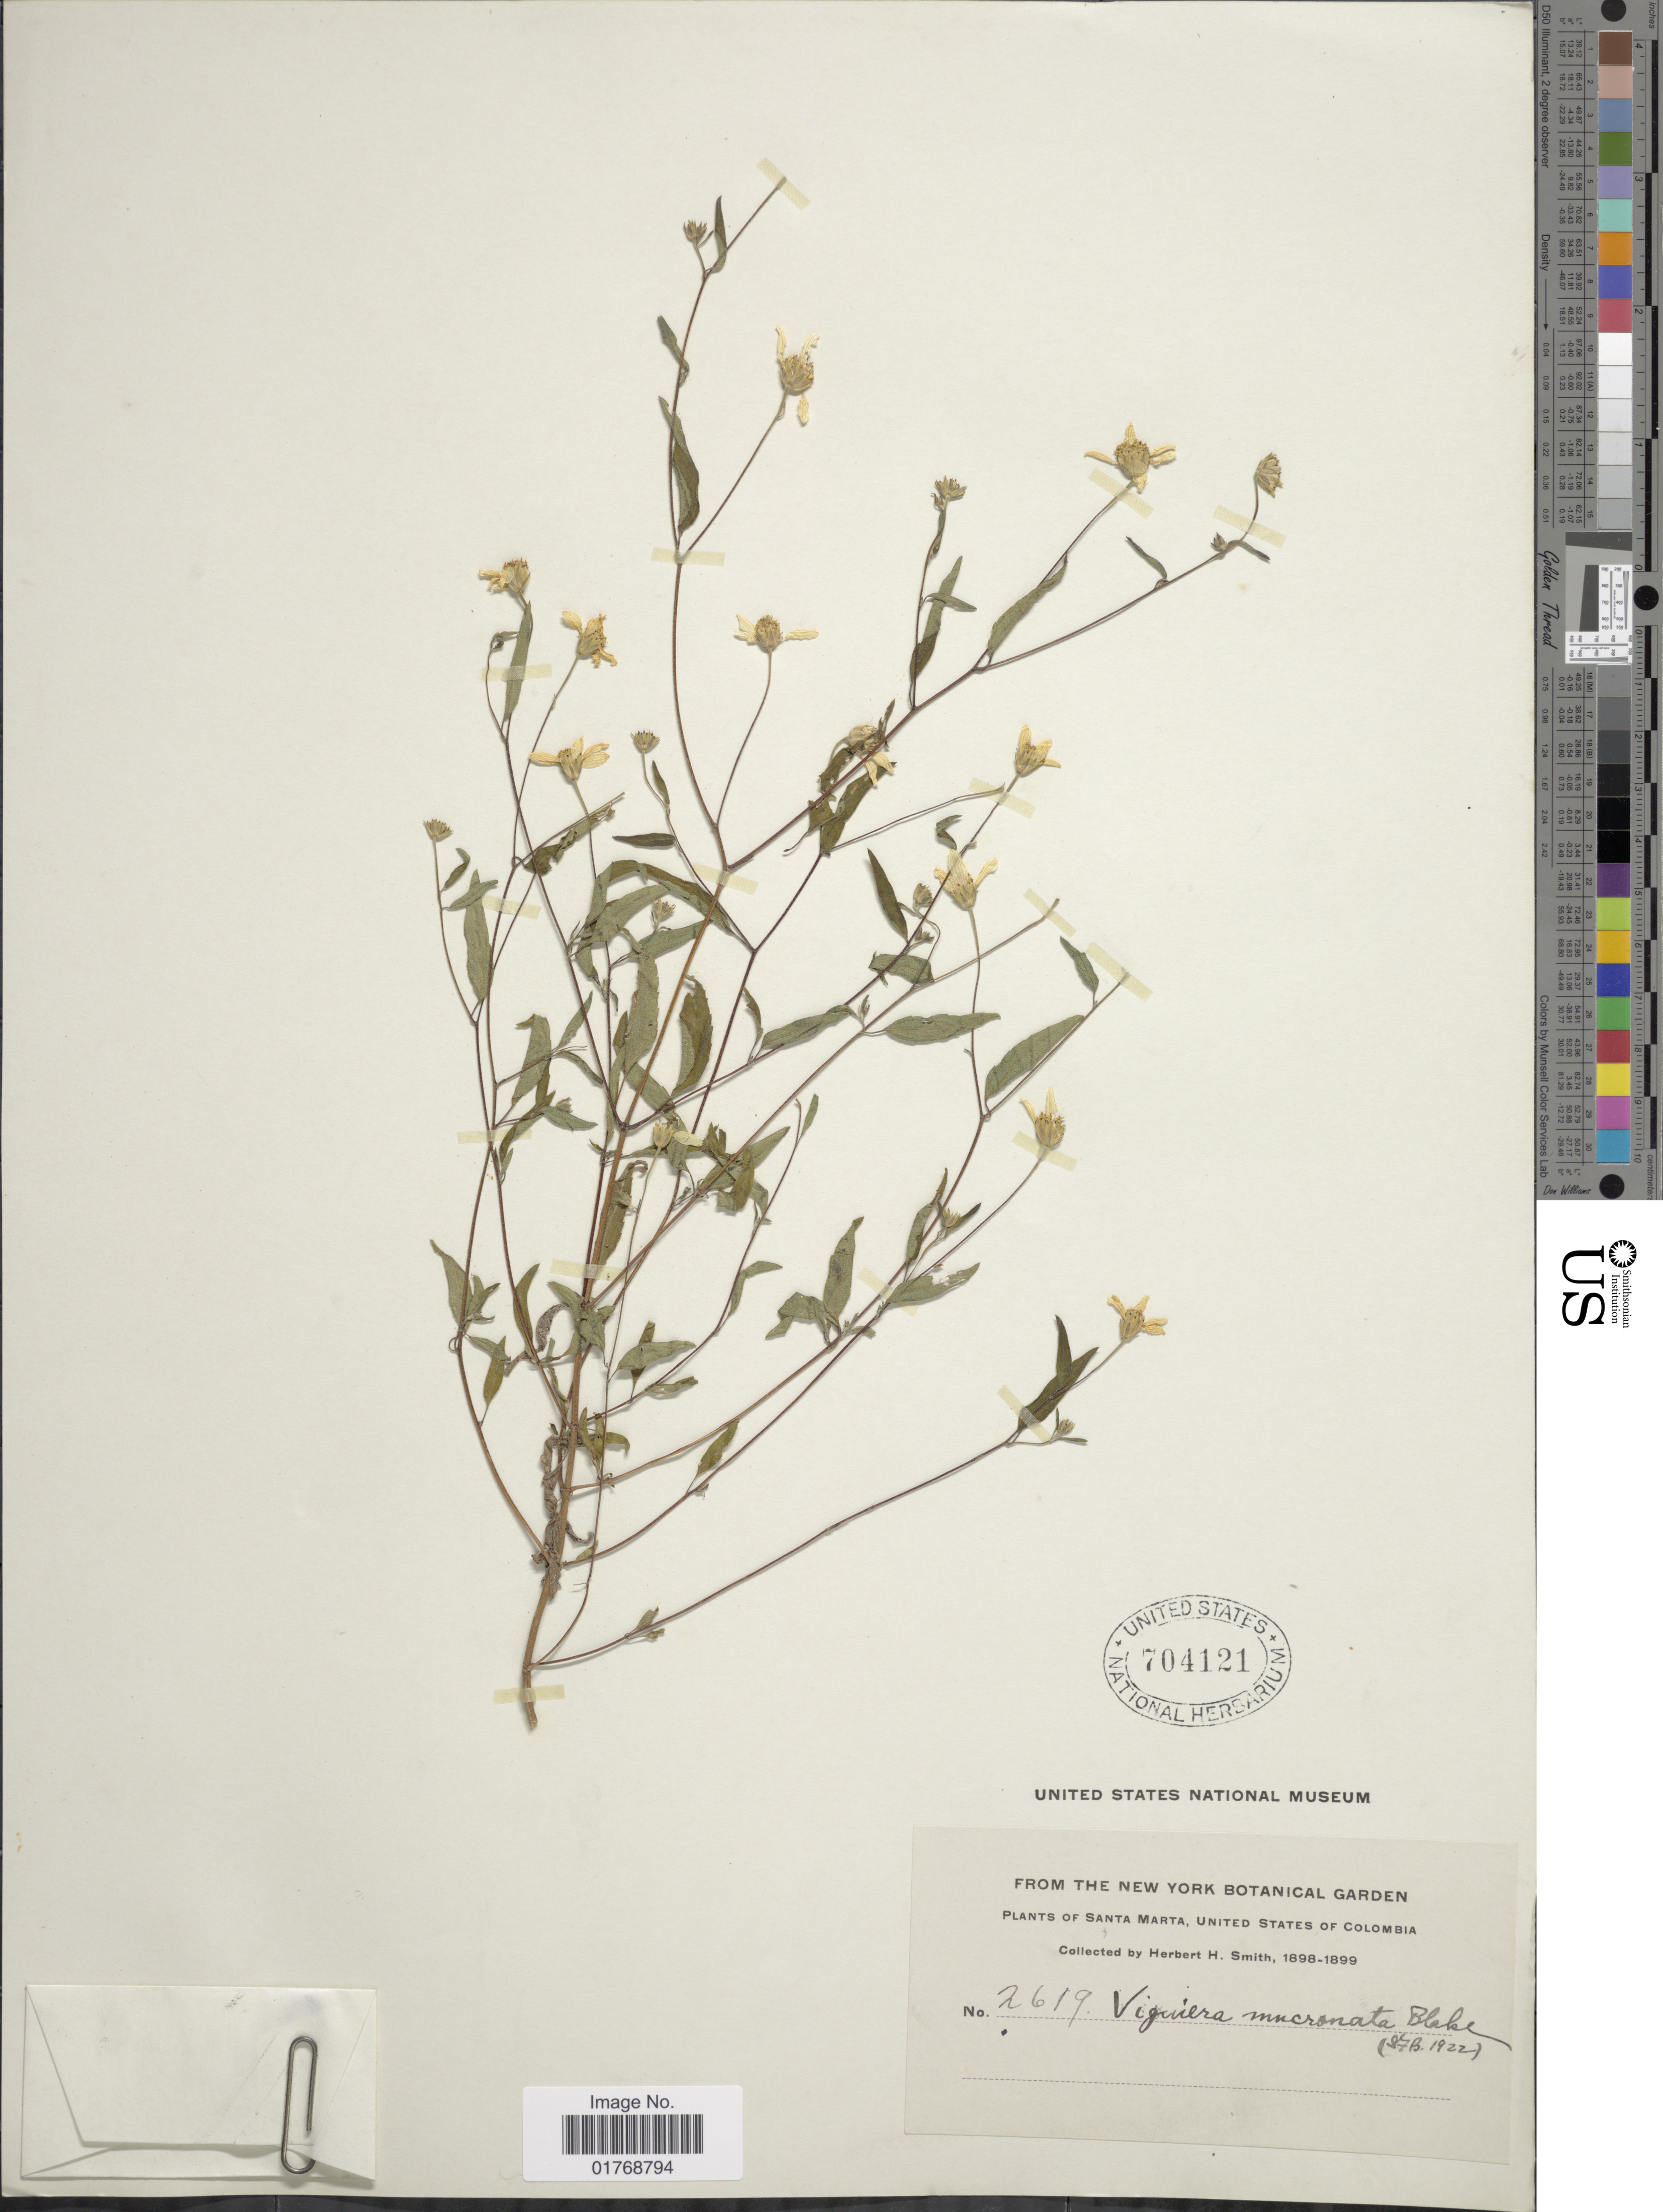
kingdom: Plantae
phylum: Tracheophyta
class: Magnoliopsida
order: Asterales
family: Asteraceae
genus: Viguiera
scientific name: Viguiera mucronata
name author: Blake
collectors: Herbert H. Smith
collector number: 2619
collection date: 1898/1899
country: Colombia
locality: Santa Marta, United States of Colombia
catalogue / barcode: US 704121